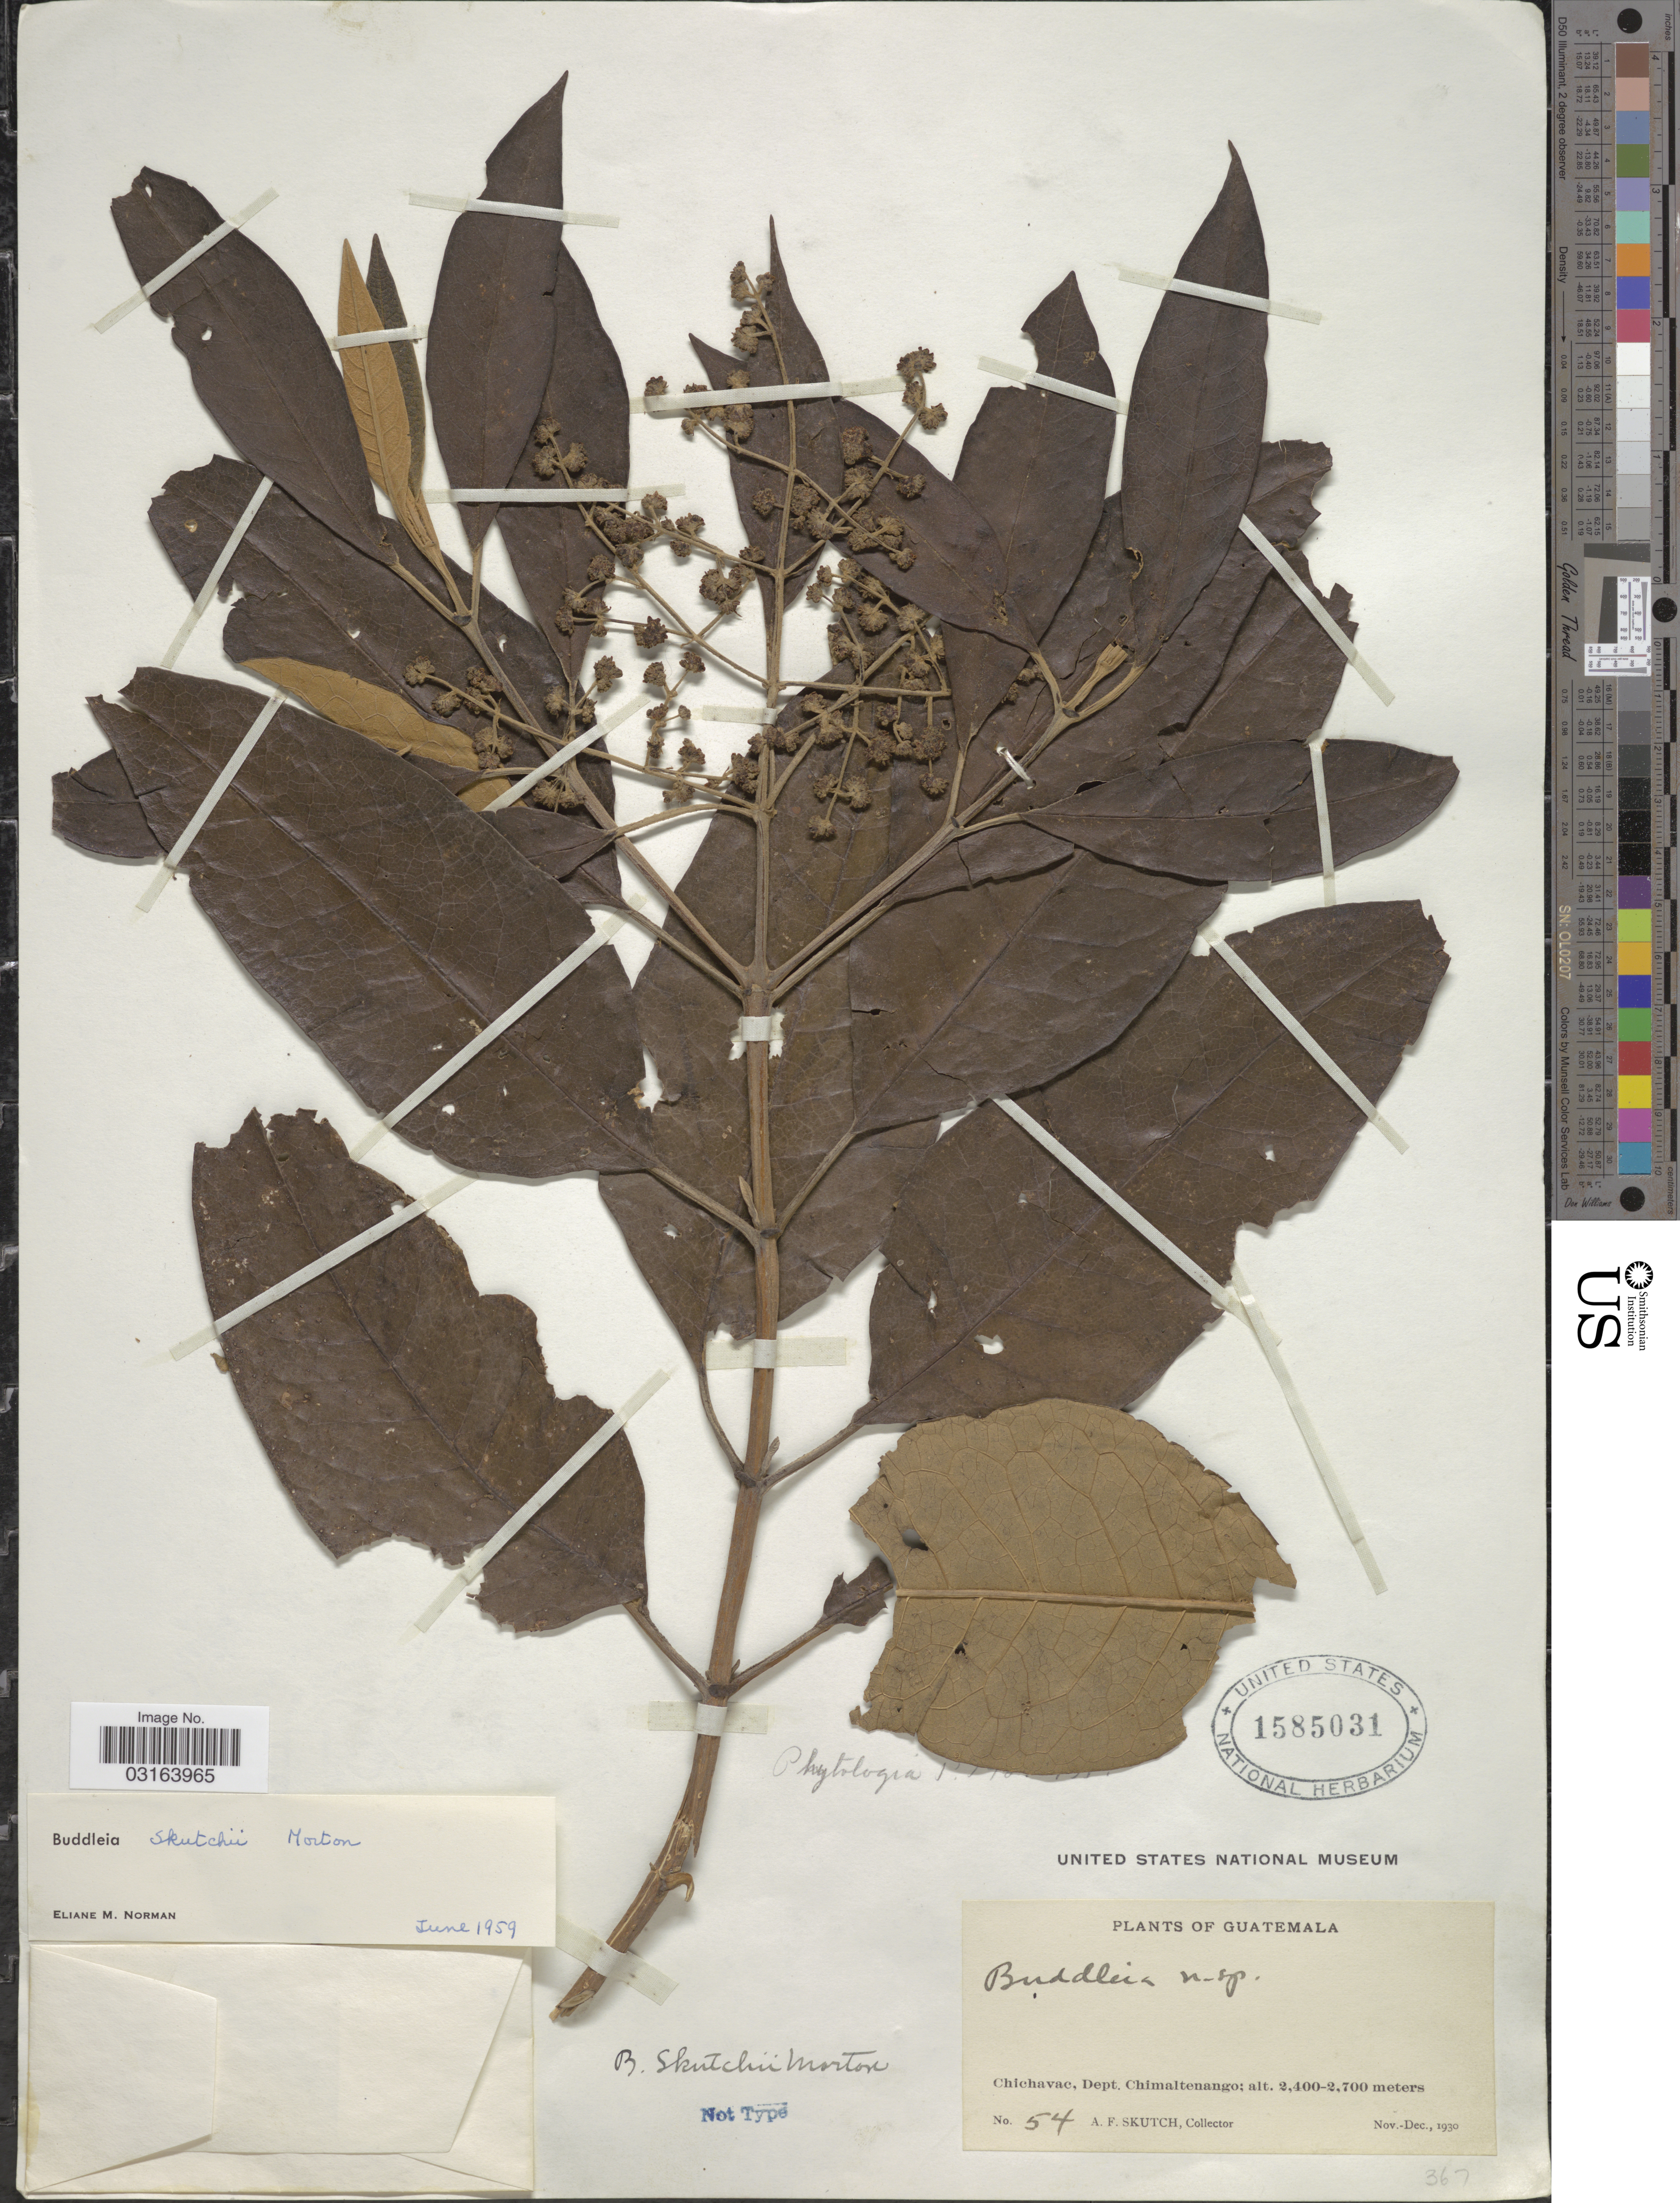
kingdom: Plantae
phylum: Tracheophyta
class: Magnoliopsida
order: Lamiales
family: Scrophulariaceae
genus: Buddleja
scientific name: Buddleja skutchii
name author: C.V. Morton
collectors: A. F. Skutch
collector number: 54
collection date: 1930-11/1930-12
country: Guatemala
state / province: Chimaltenango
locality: Chichavac, Dept. Chimaltenango.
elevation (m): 2400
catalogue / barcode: US 1585031